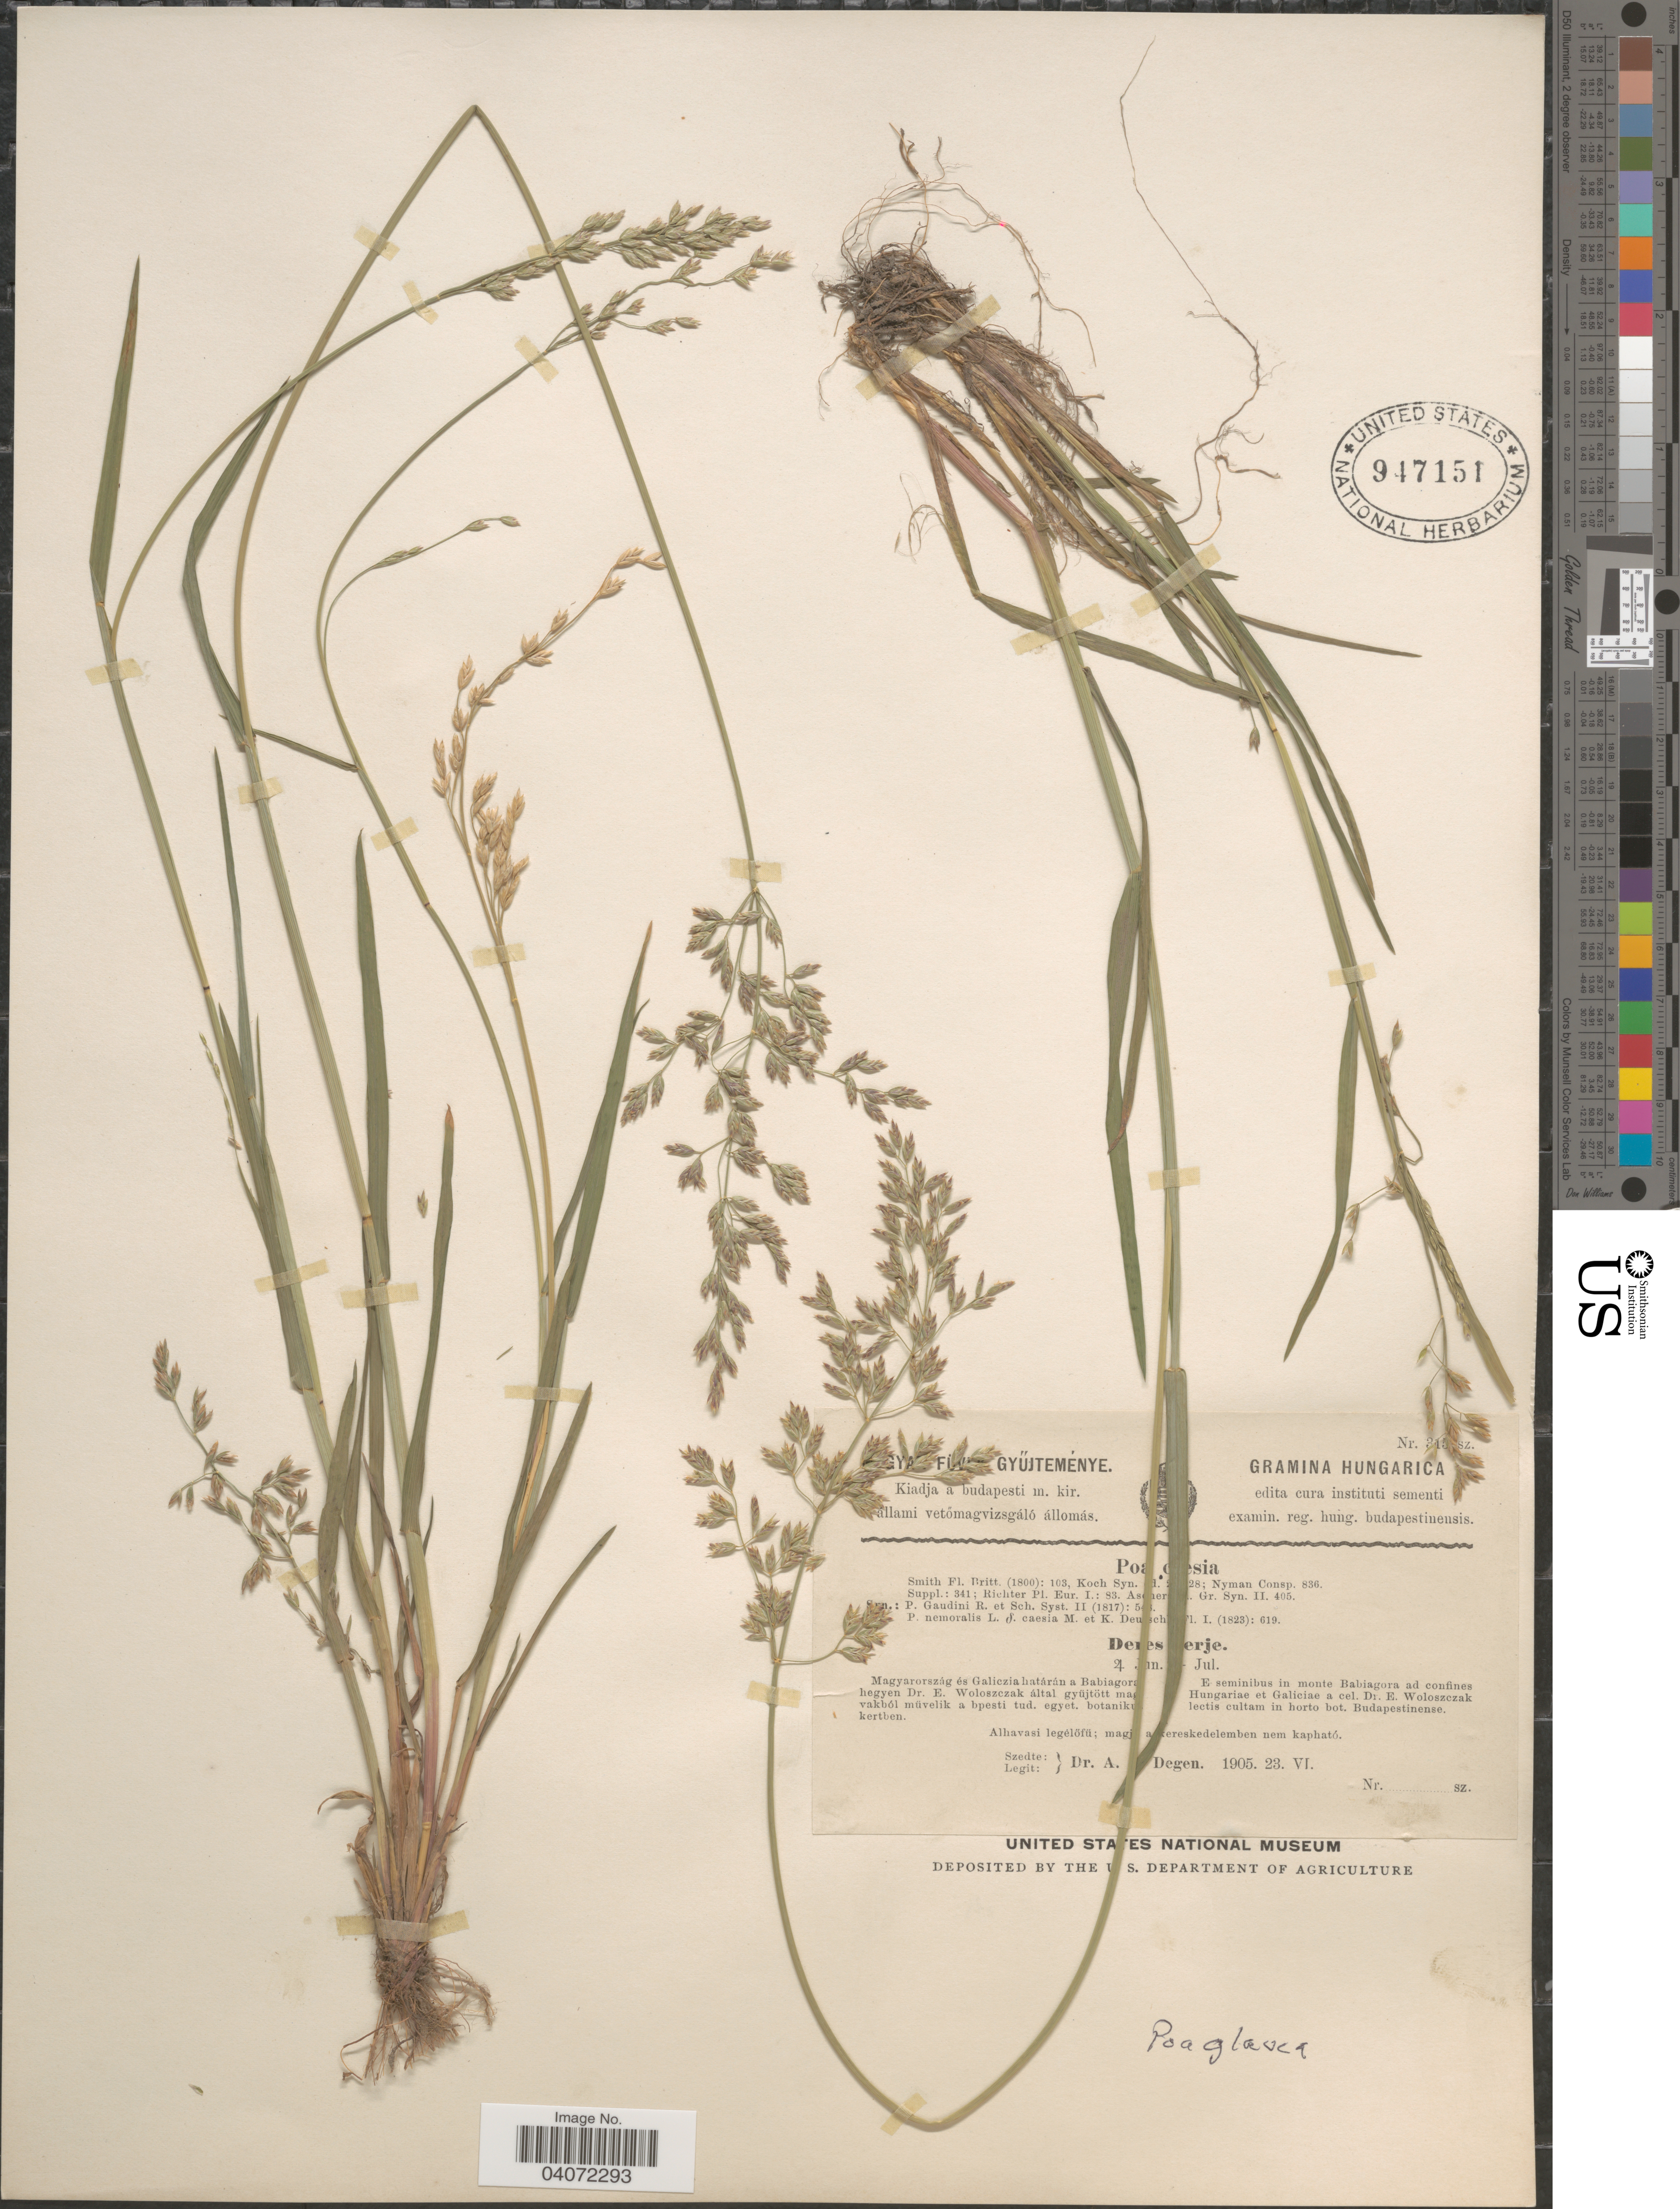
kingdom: Plantae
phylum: Tracheophyta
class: Liliopsida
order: Poales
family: Poaceae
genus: Poa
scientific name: Poa glauca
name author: Vahl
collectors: A. Degen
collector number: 315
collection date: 1905-06-23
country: Hungary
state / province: Budapest, Capital District of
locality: In horto bot. Budapestinense.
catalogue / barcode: US 947151